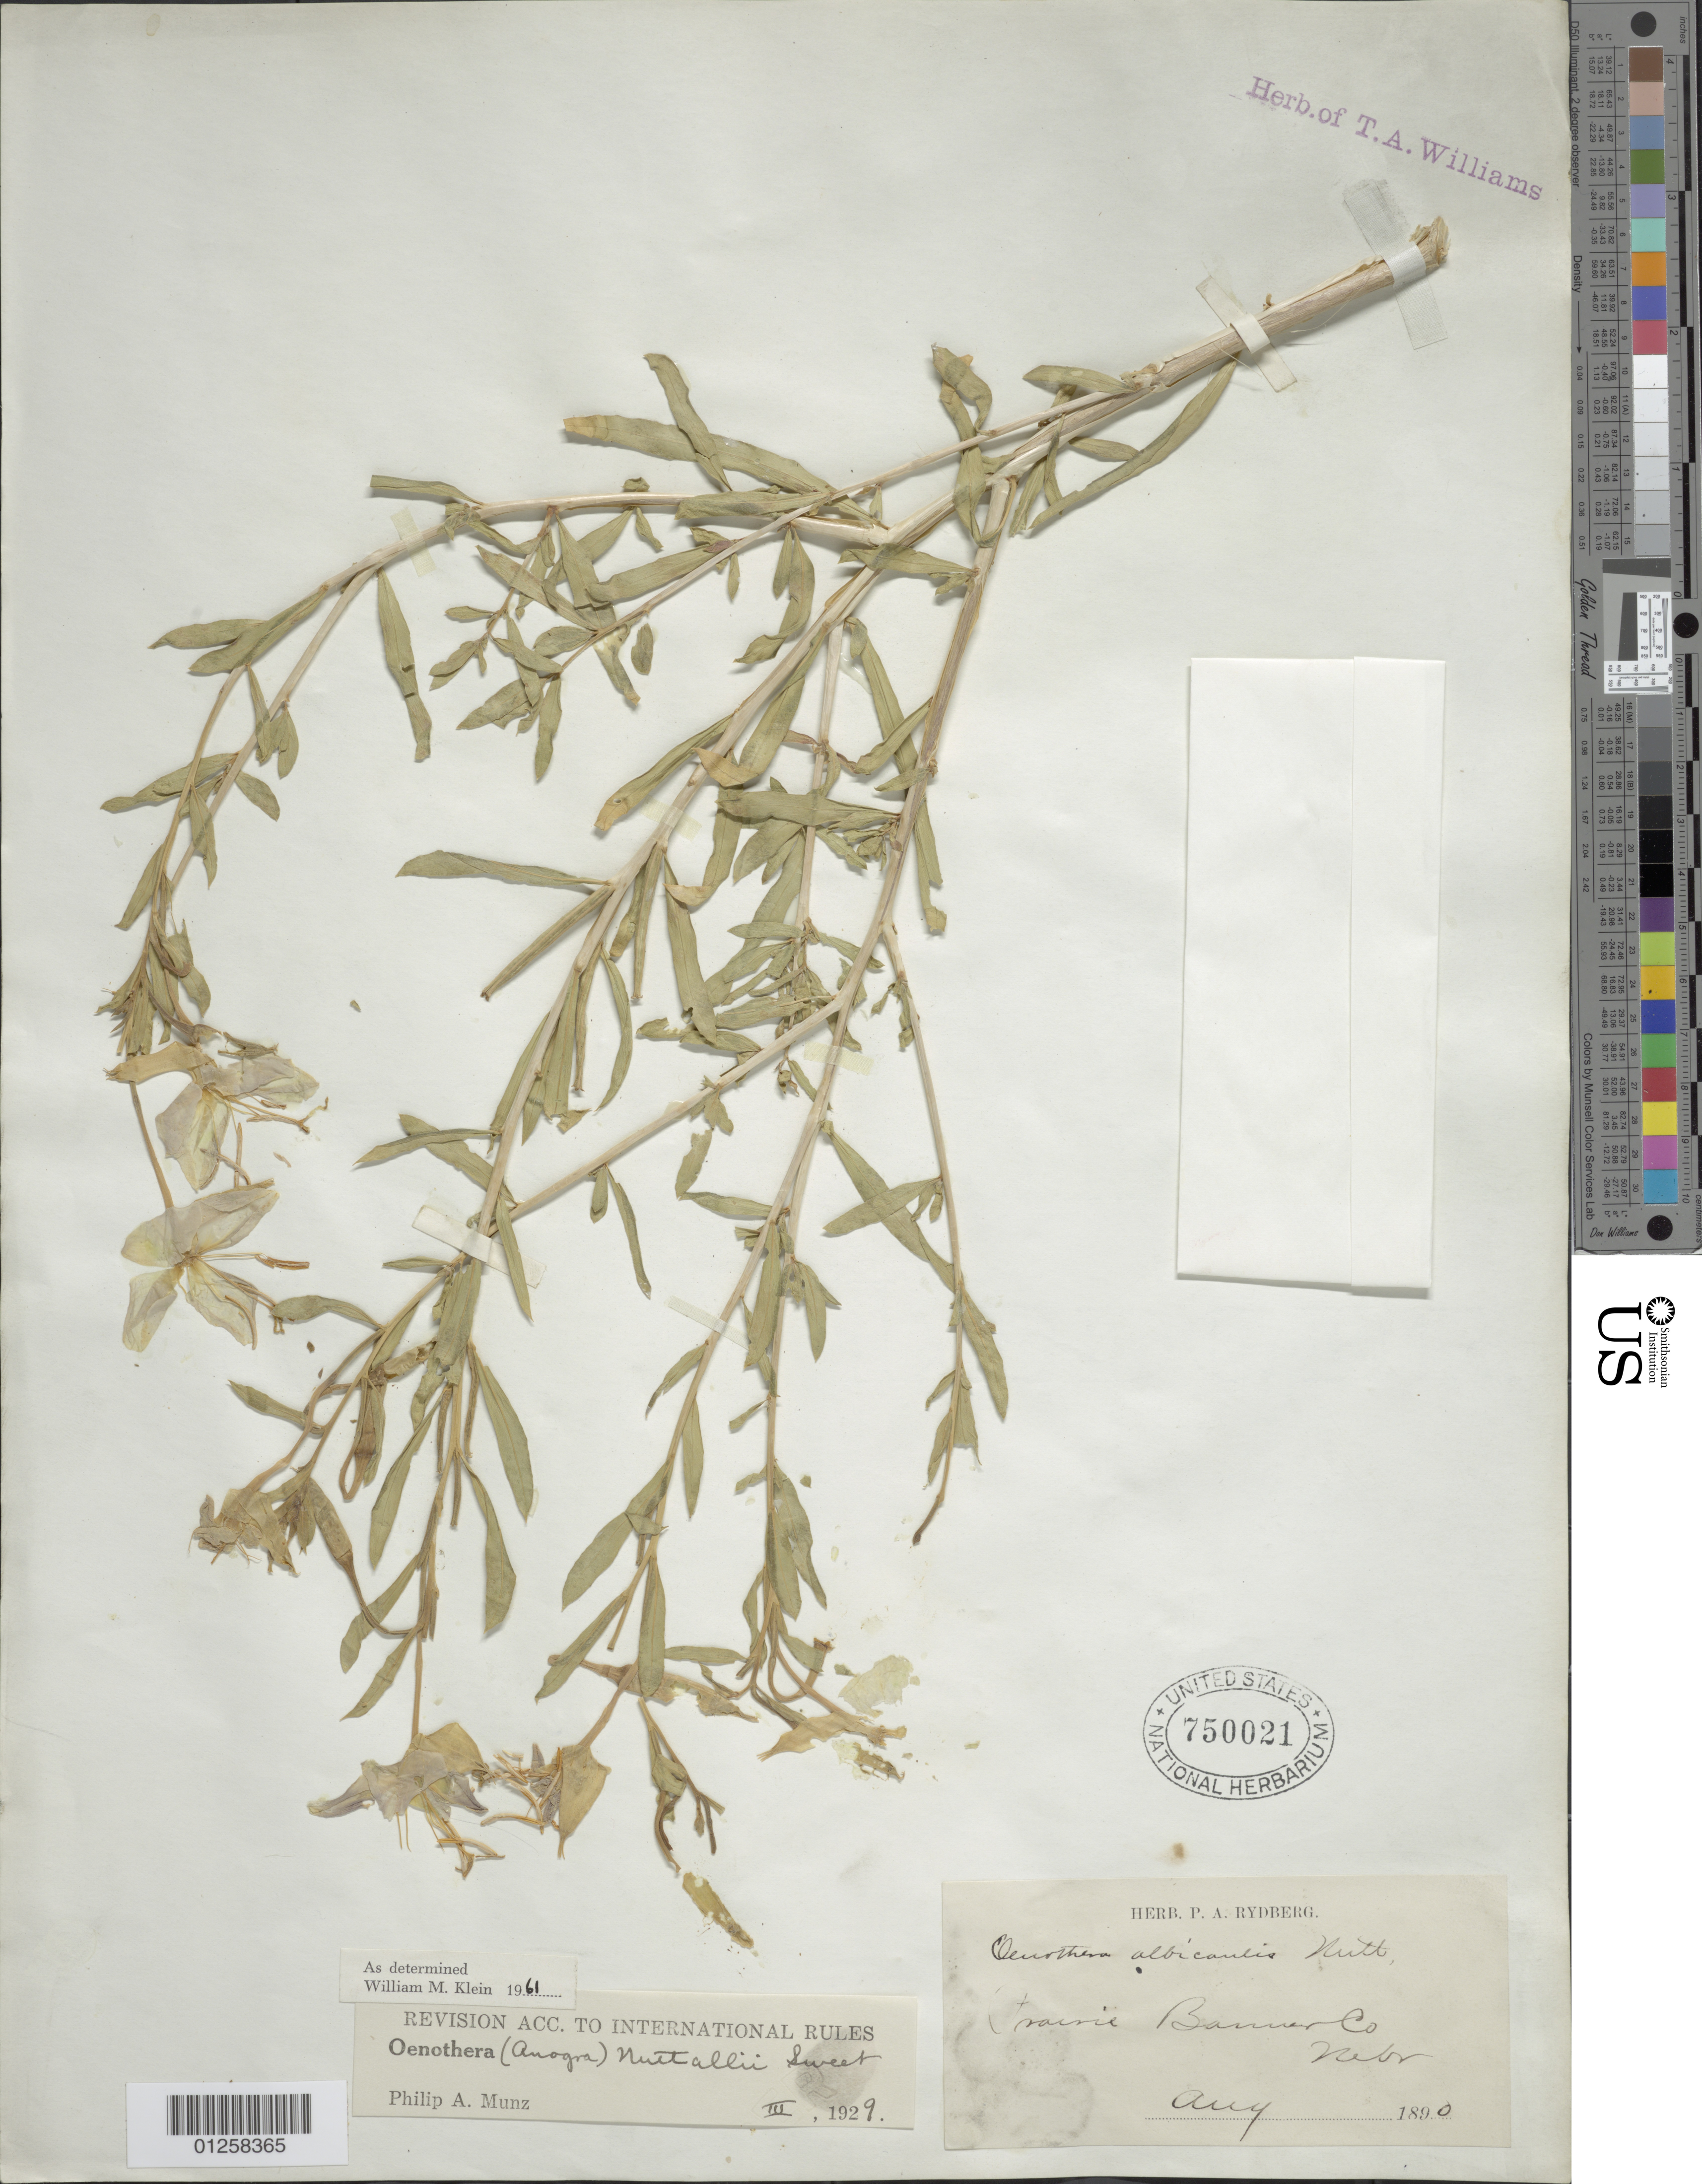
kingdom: Plantae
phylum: Tracheophyta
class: Magnoliopsida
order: Myrtales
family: Onagraceae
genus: Oenothera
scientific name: Oenothera nuttallii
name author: Sweet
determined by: Klein, W. M.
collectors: Amy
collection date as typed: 1890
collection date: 1890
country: United States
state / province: Nebraska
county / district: Banner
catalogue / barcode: US 750021